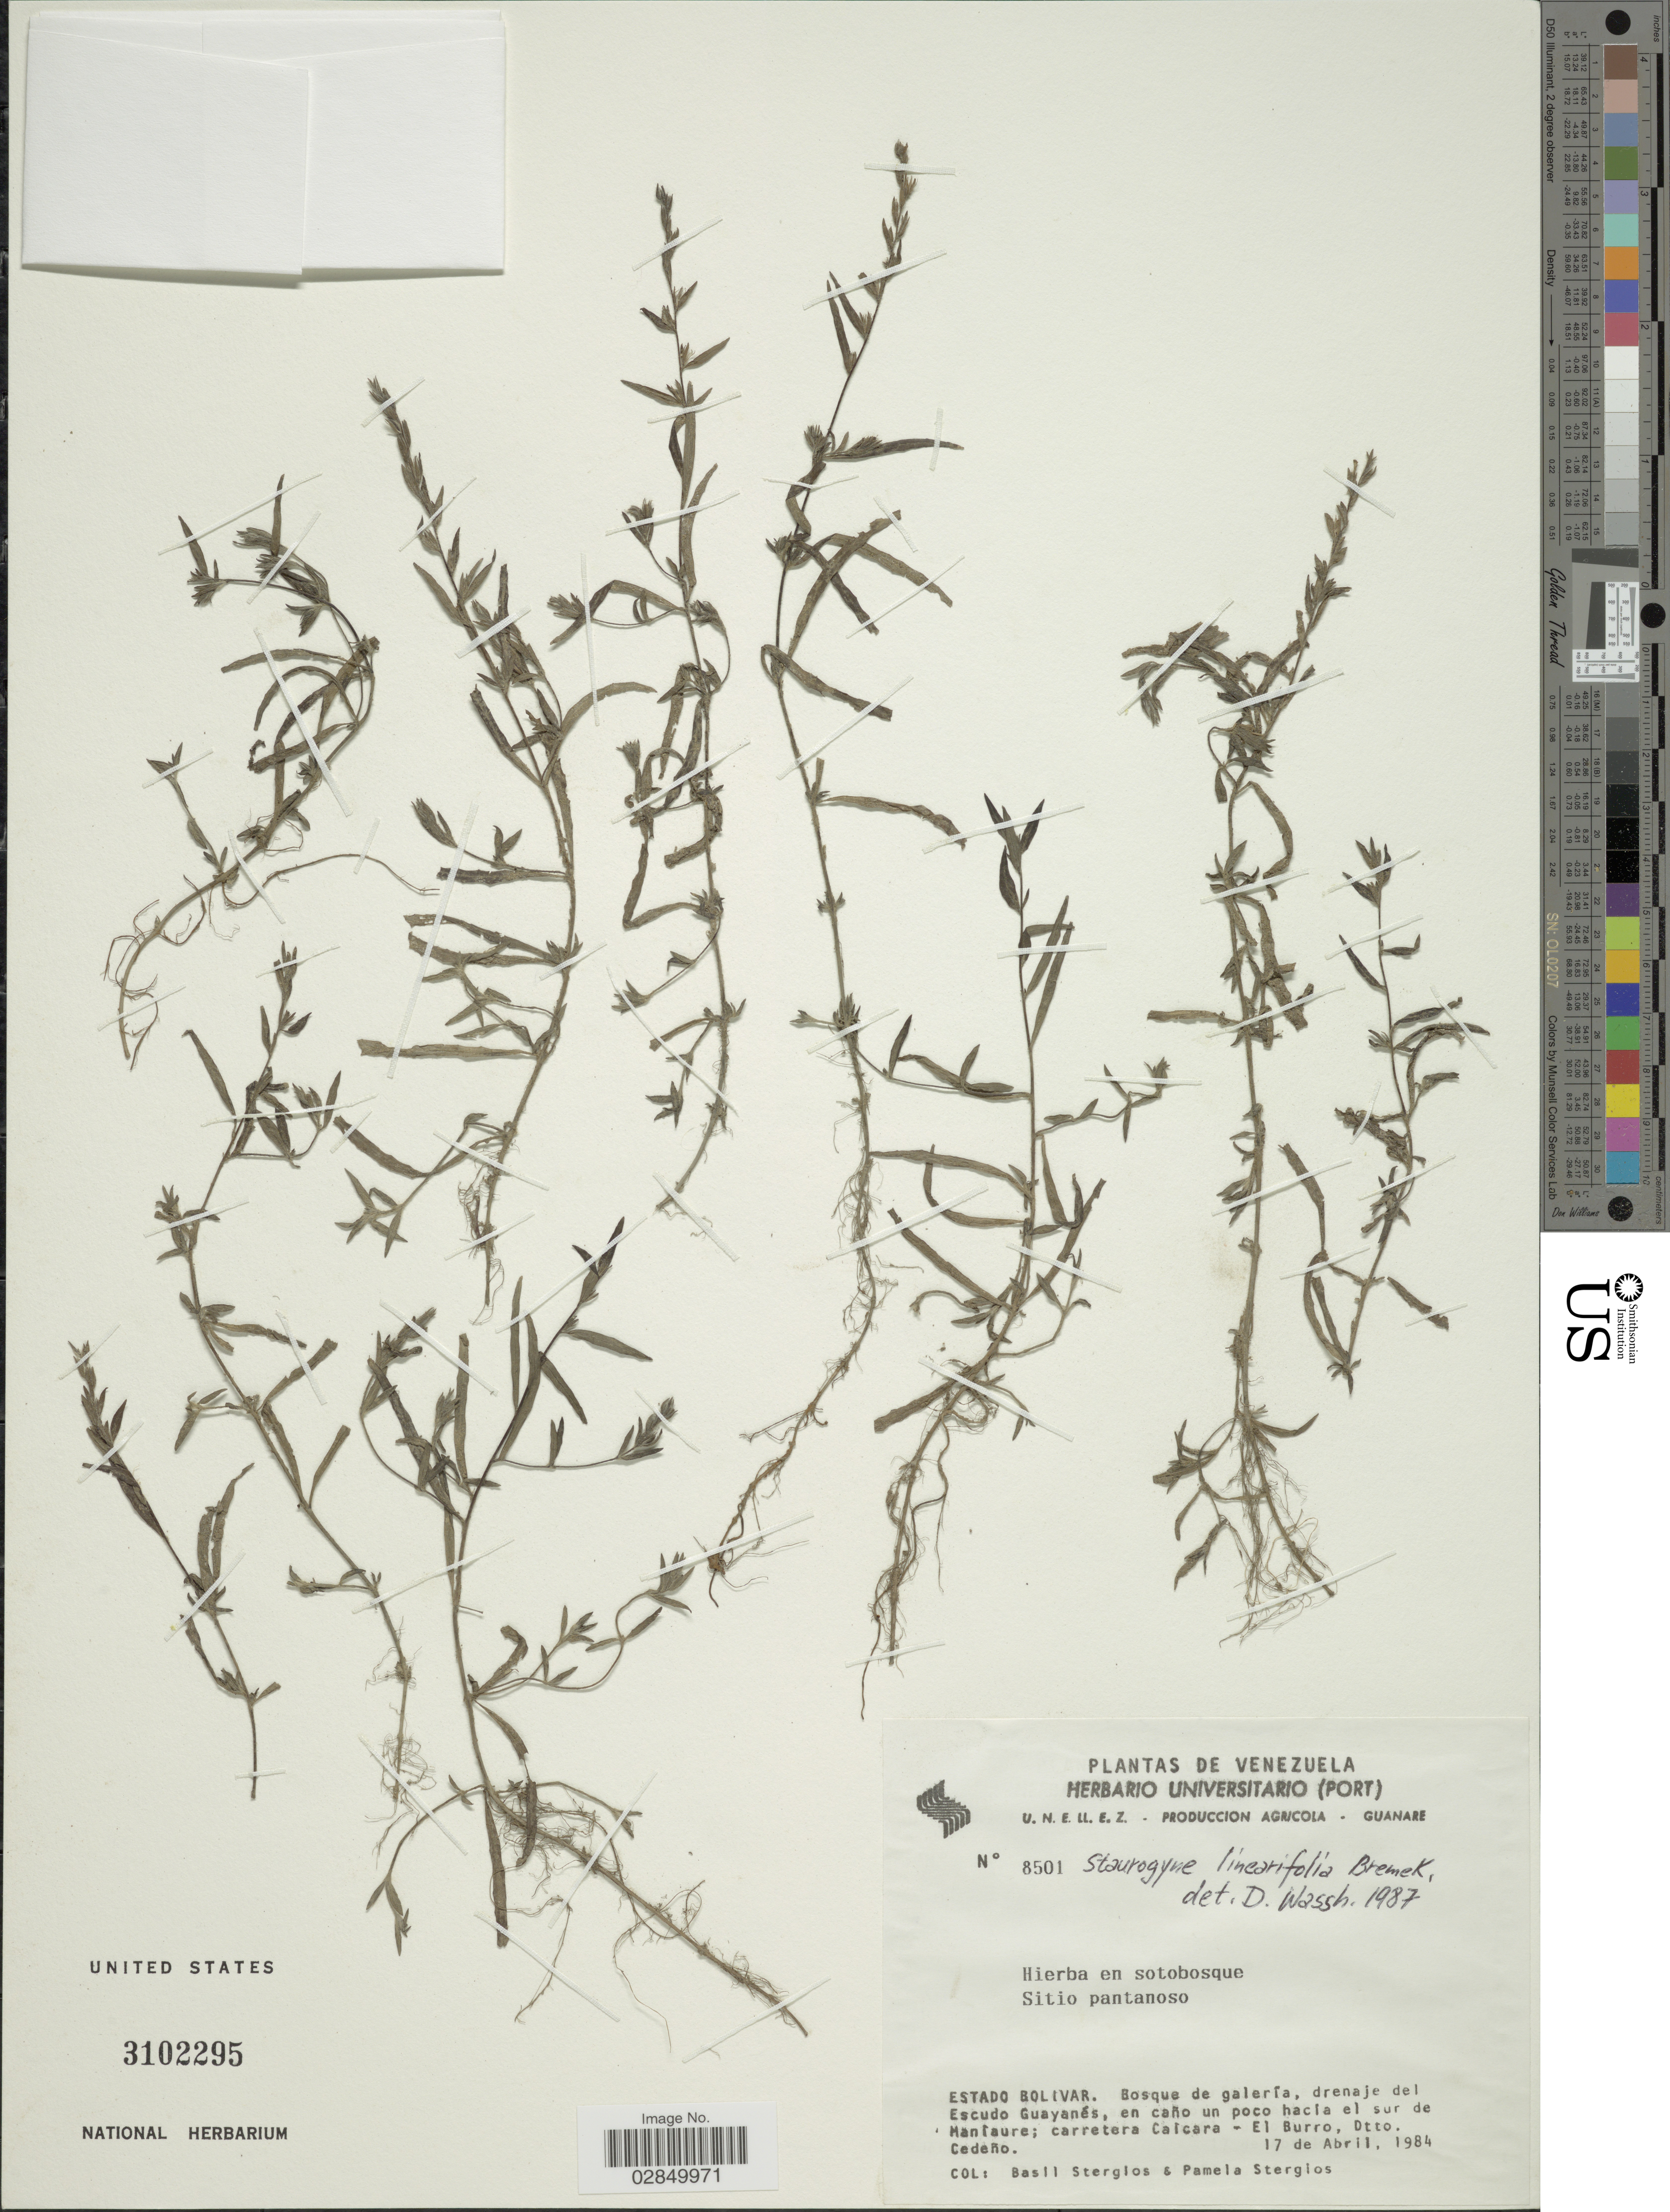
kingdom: Plantae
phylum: Tracheophyta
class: Magnoliopsida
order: Lamiales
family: Acanthaceae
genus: Staurogyne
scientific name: Staurogyne leptocaulis Leonard, nom. illeg.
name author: Leonard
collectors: B. G. Stergios & P. Stergios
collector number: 8501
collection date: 1984-04-17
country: Venezuela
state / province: Bolívar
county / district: Cedeño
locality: Drenaje del Escudo Guayanés, en caño un poco hacia el sur de Maníaure; carretera Caicara-El Burro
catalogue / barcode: US 3102295